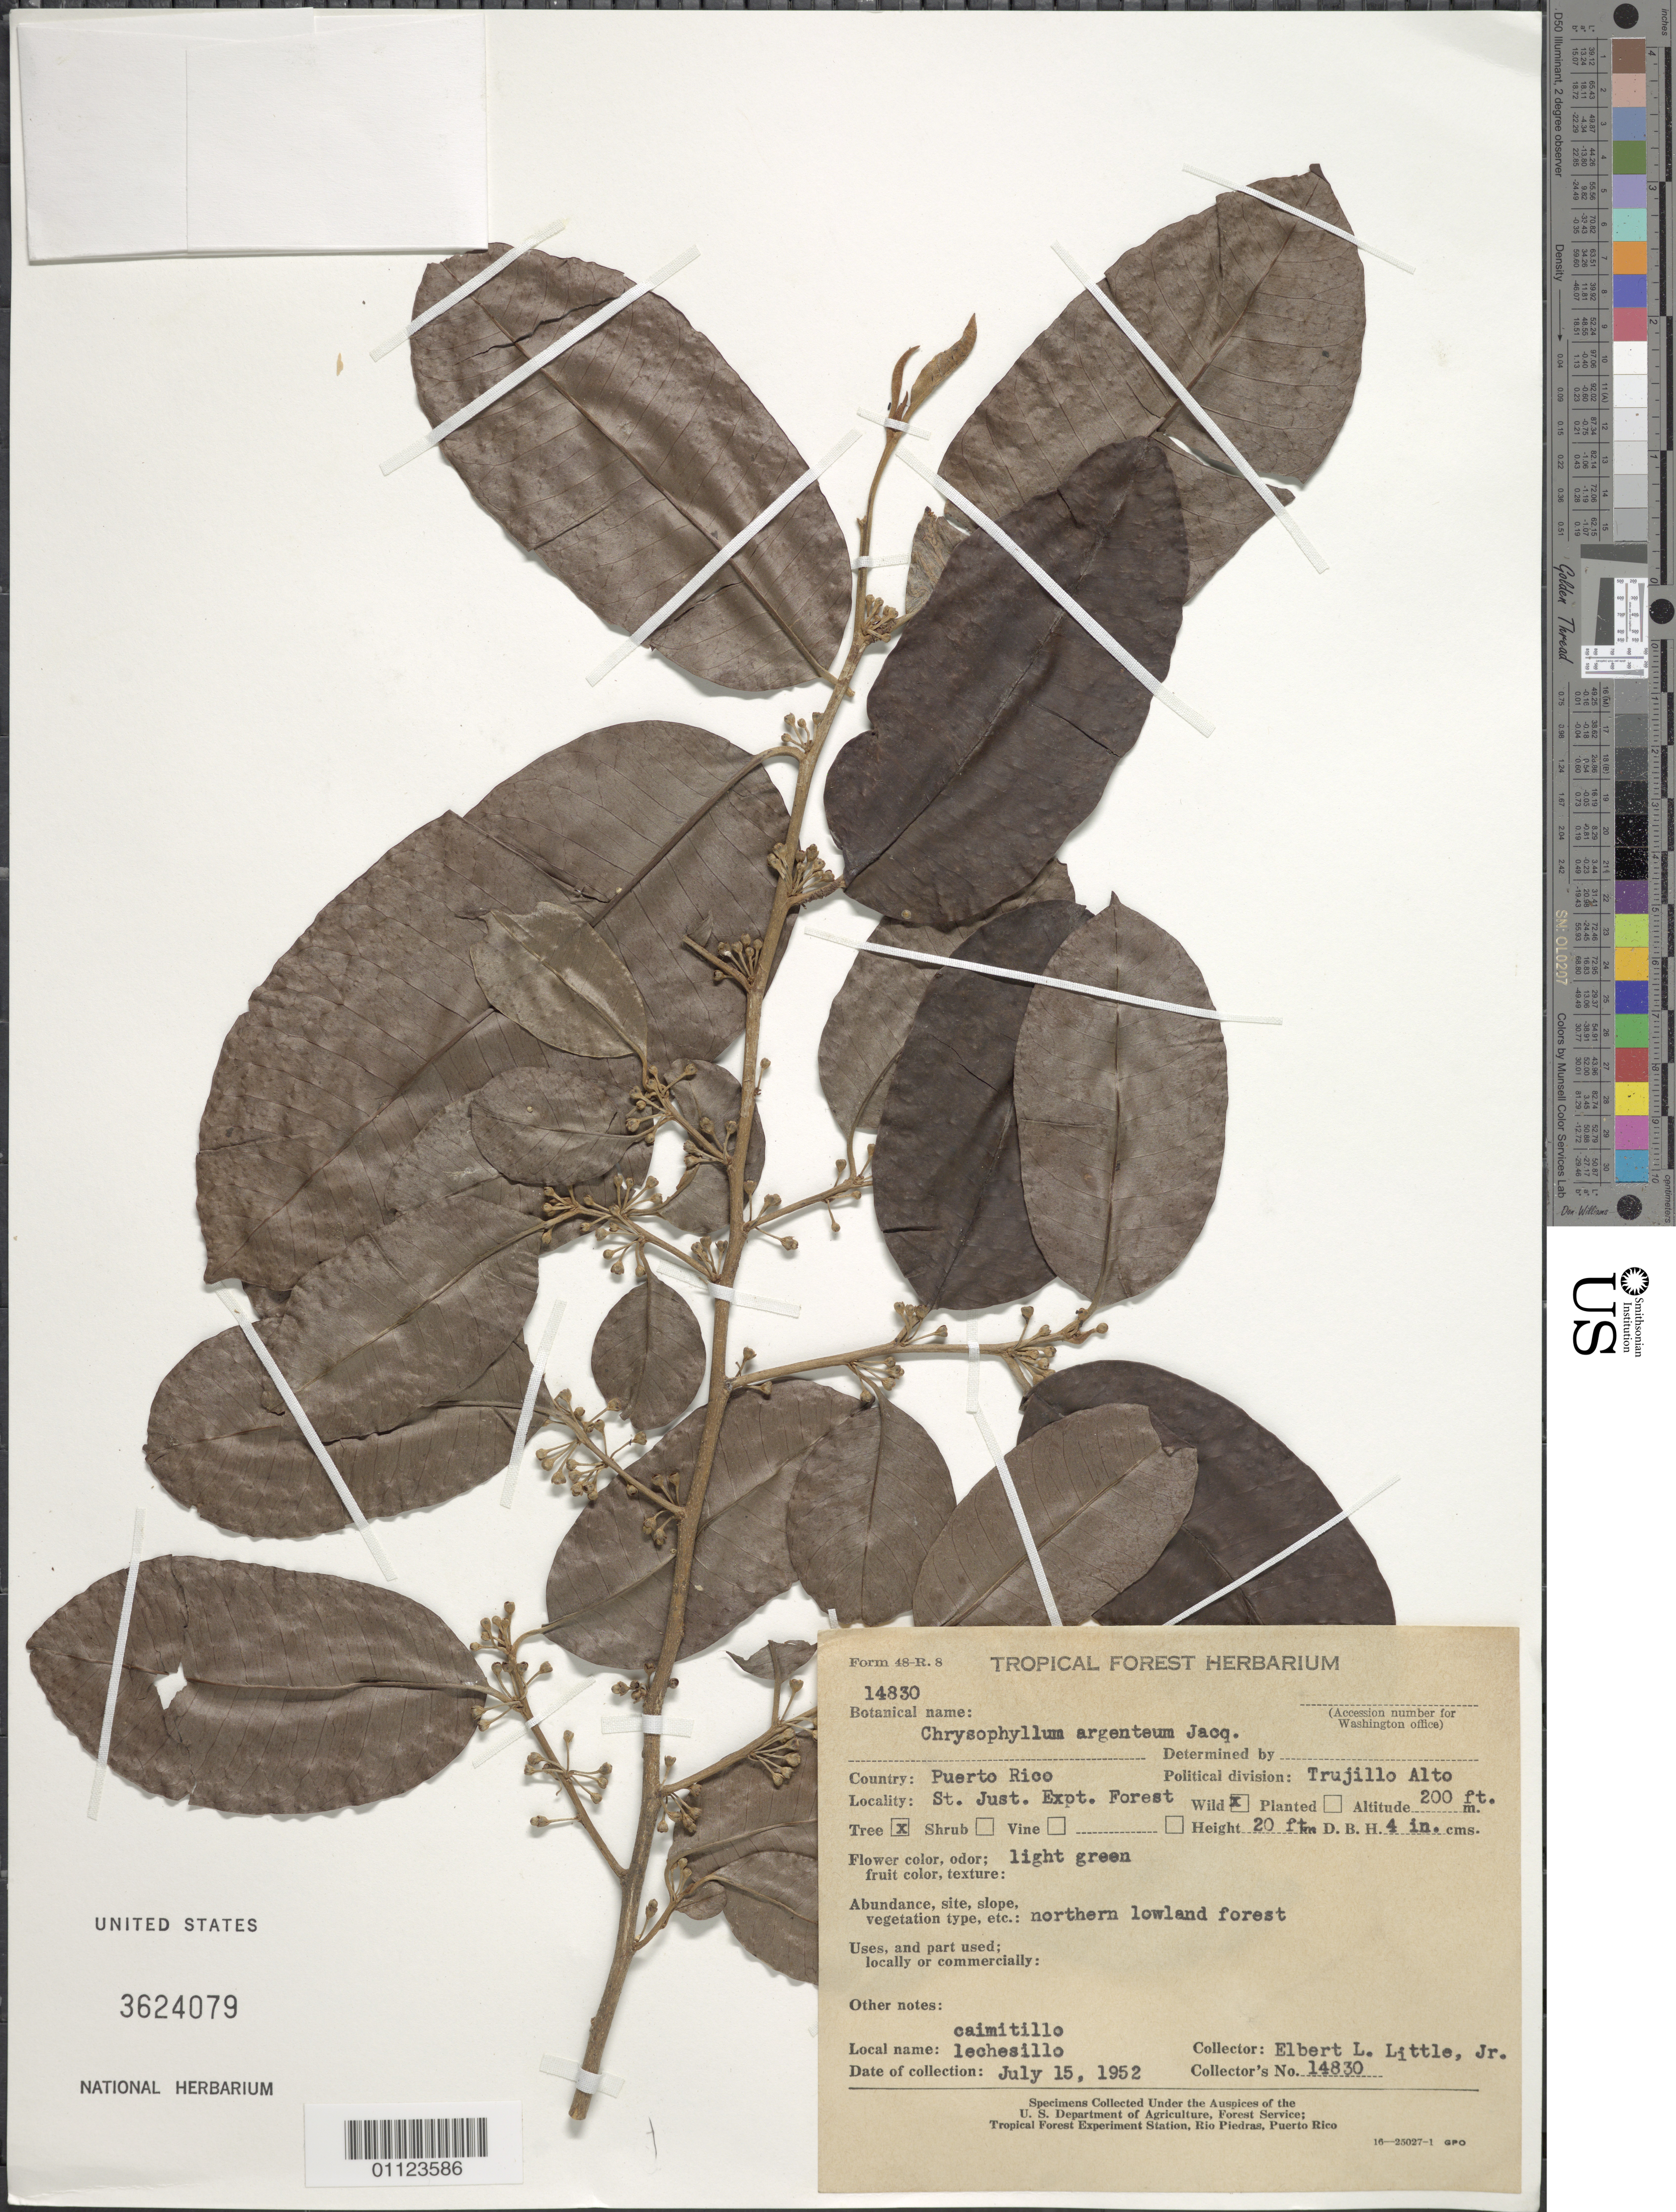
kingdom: Plantae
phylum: Tracheophyta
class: Magnoliopsida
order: Ericales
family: Sapotaceae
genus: Chrysophyllum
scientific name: Chrysophyllum argenteum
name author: Jacq.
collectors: E. L. Little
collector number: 14830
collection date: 1952-07-15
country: Puerto Rico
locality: Trujillo Alto. St. Just Expt. Forest.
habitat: Northern lowland forest.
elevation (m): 61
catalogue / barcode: US 3624079